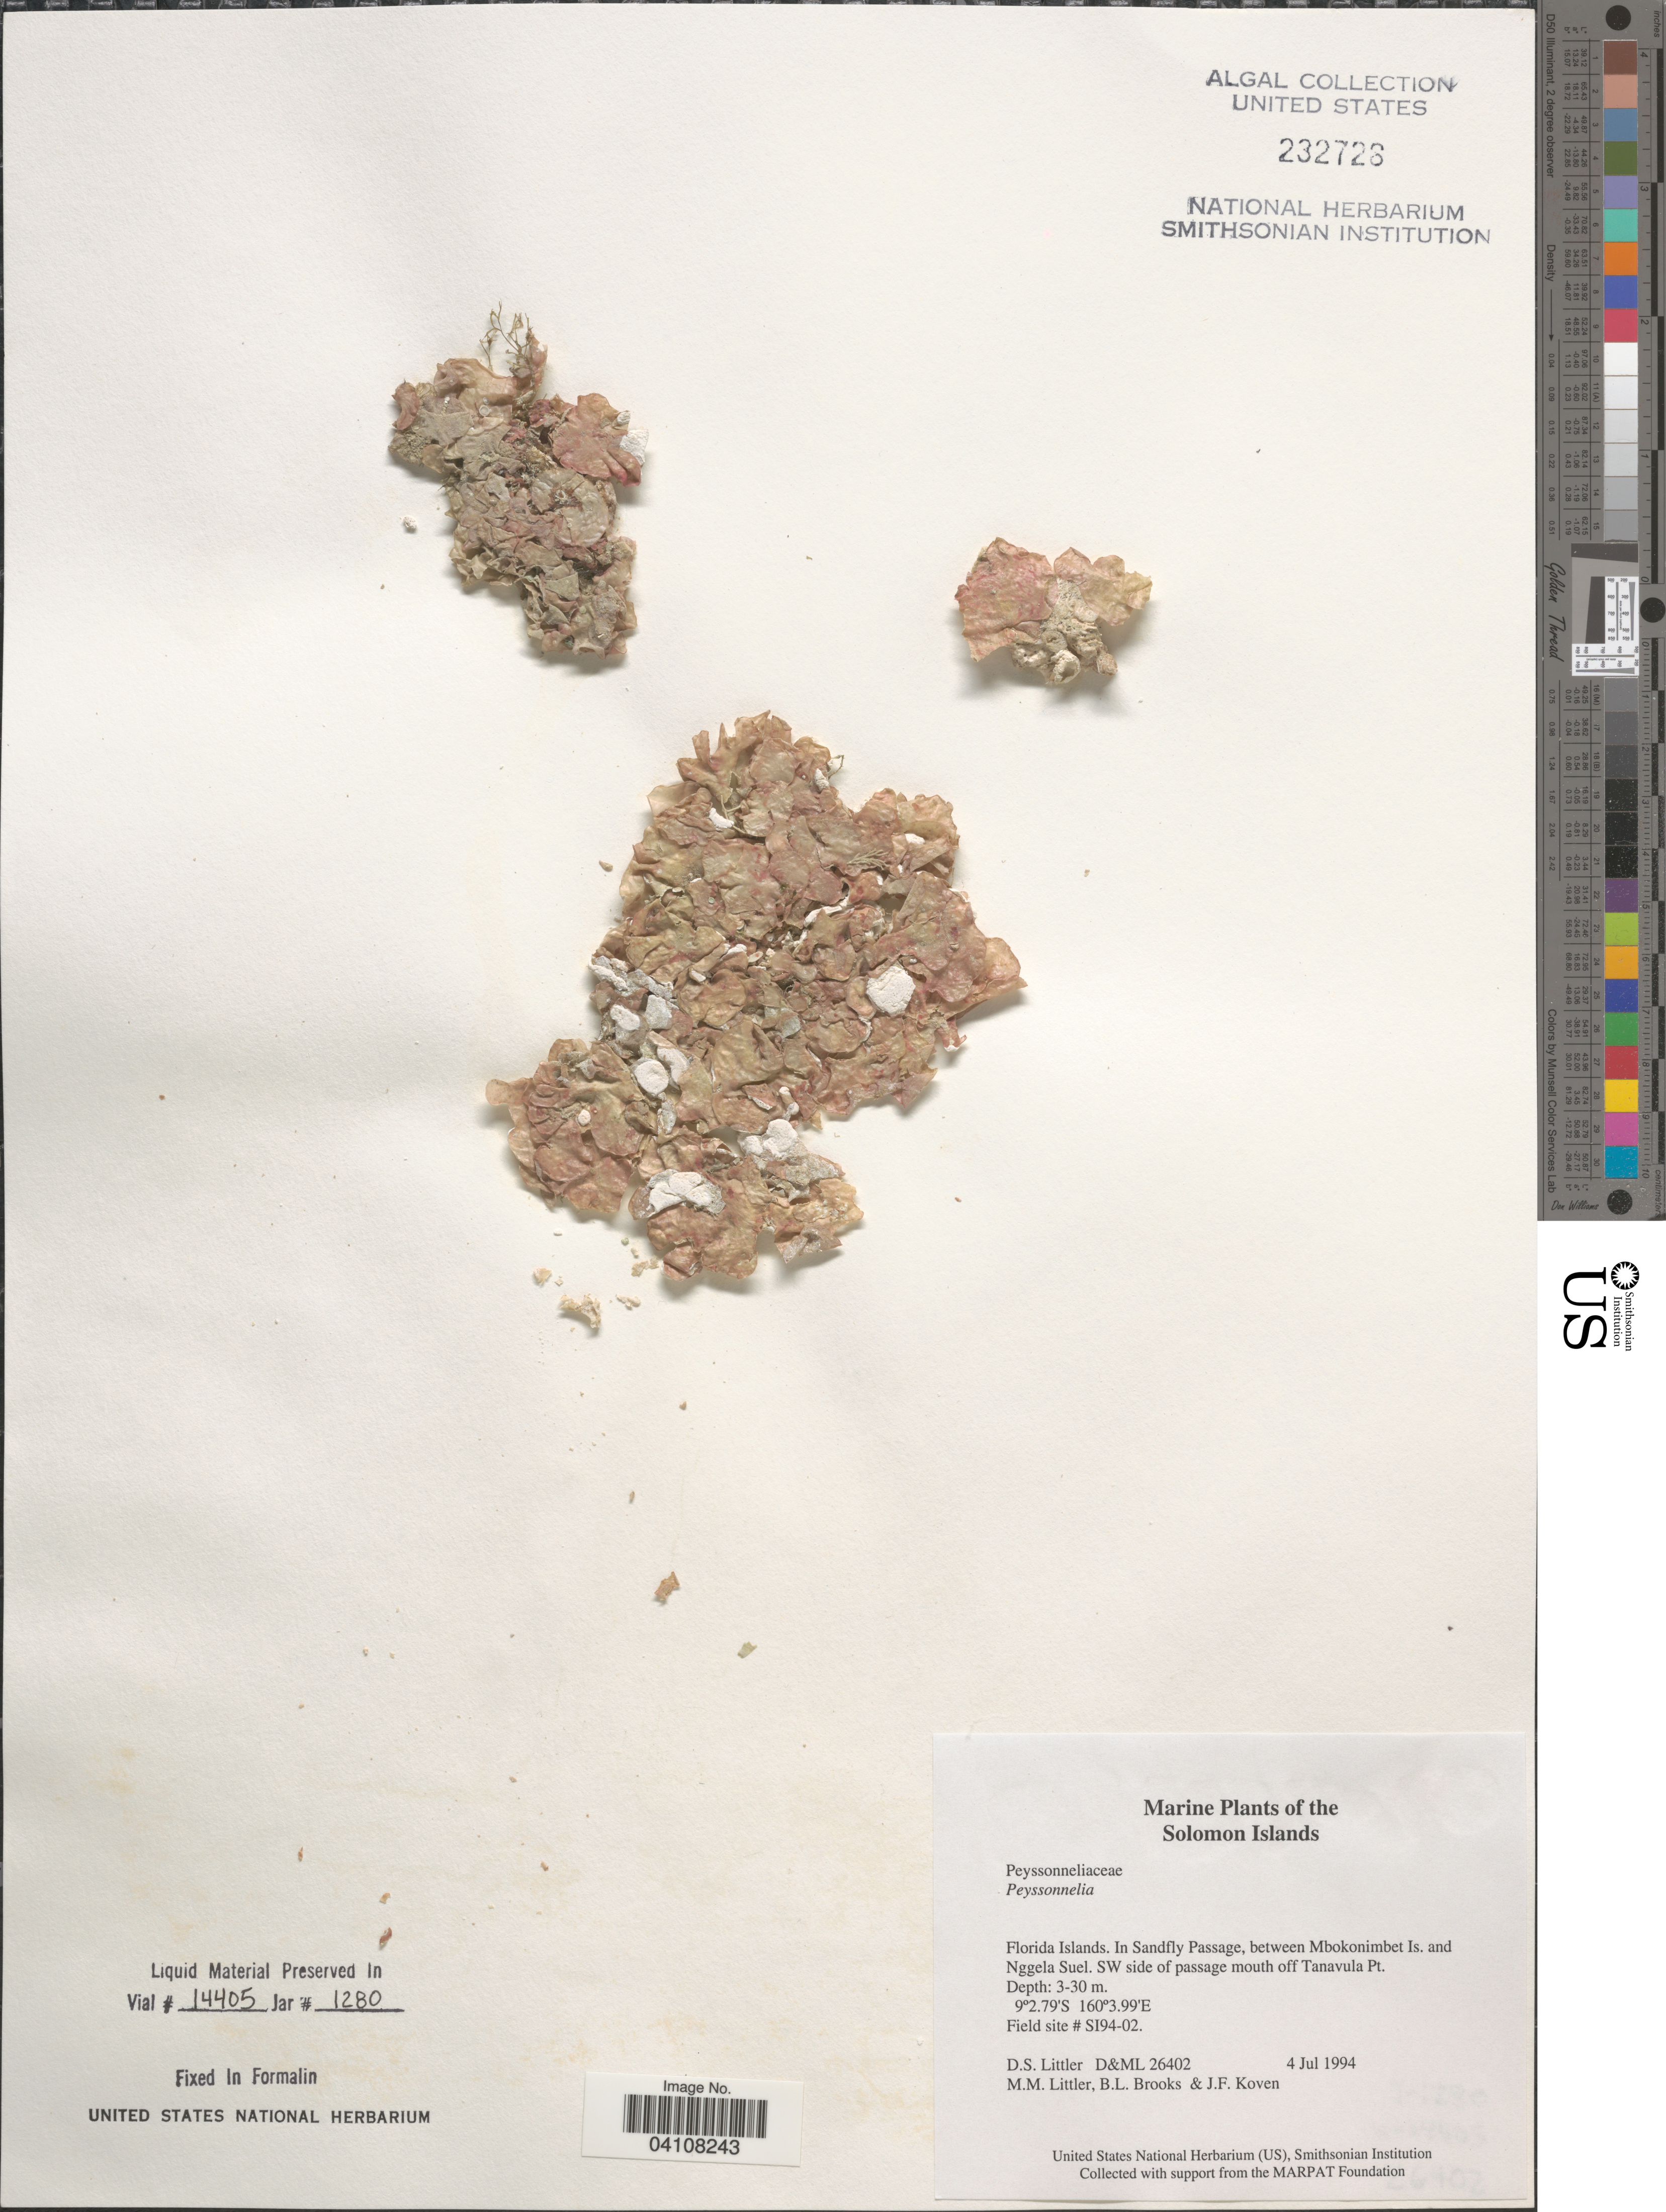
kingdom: Plantae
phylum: Rhodophyta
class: Florideophyceae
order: Peyssonneliales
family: Peyssonneliaceae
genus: Peyssonnelia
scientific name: Peyssonnelia sp.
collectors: D. S. Littler, B. Brooks & J. Koven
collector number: D&ML26402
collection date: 1994-07-04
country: Solomon Islands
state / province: Solomon Islands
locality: Florida Islands. In Sandfly Passage, between Mbokonimbet Is. and Nggela Suel. SW side of passage mouth off Tanavula Pt. Field site # SI94-02.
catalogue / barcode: US 232726